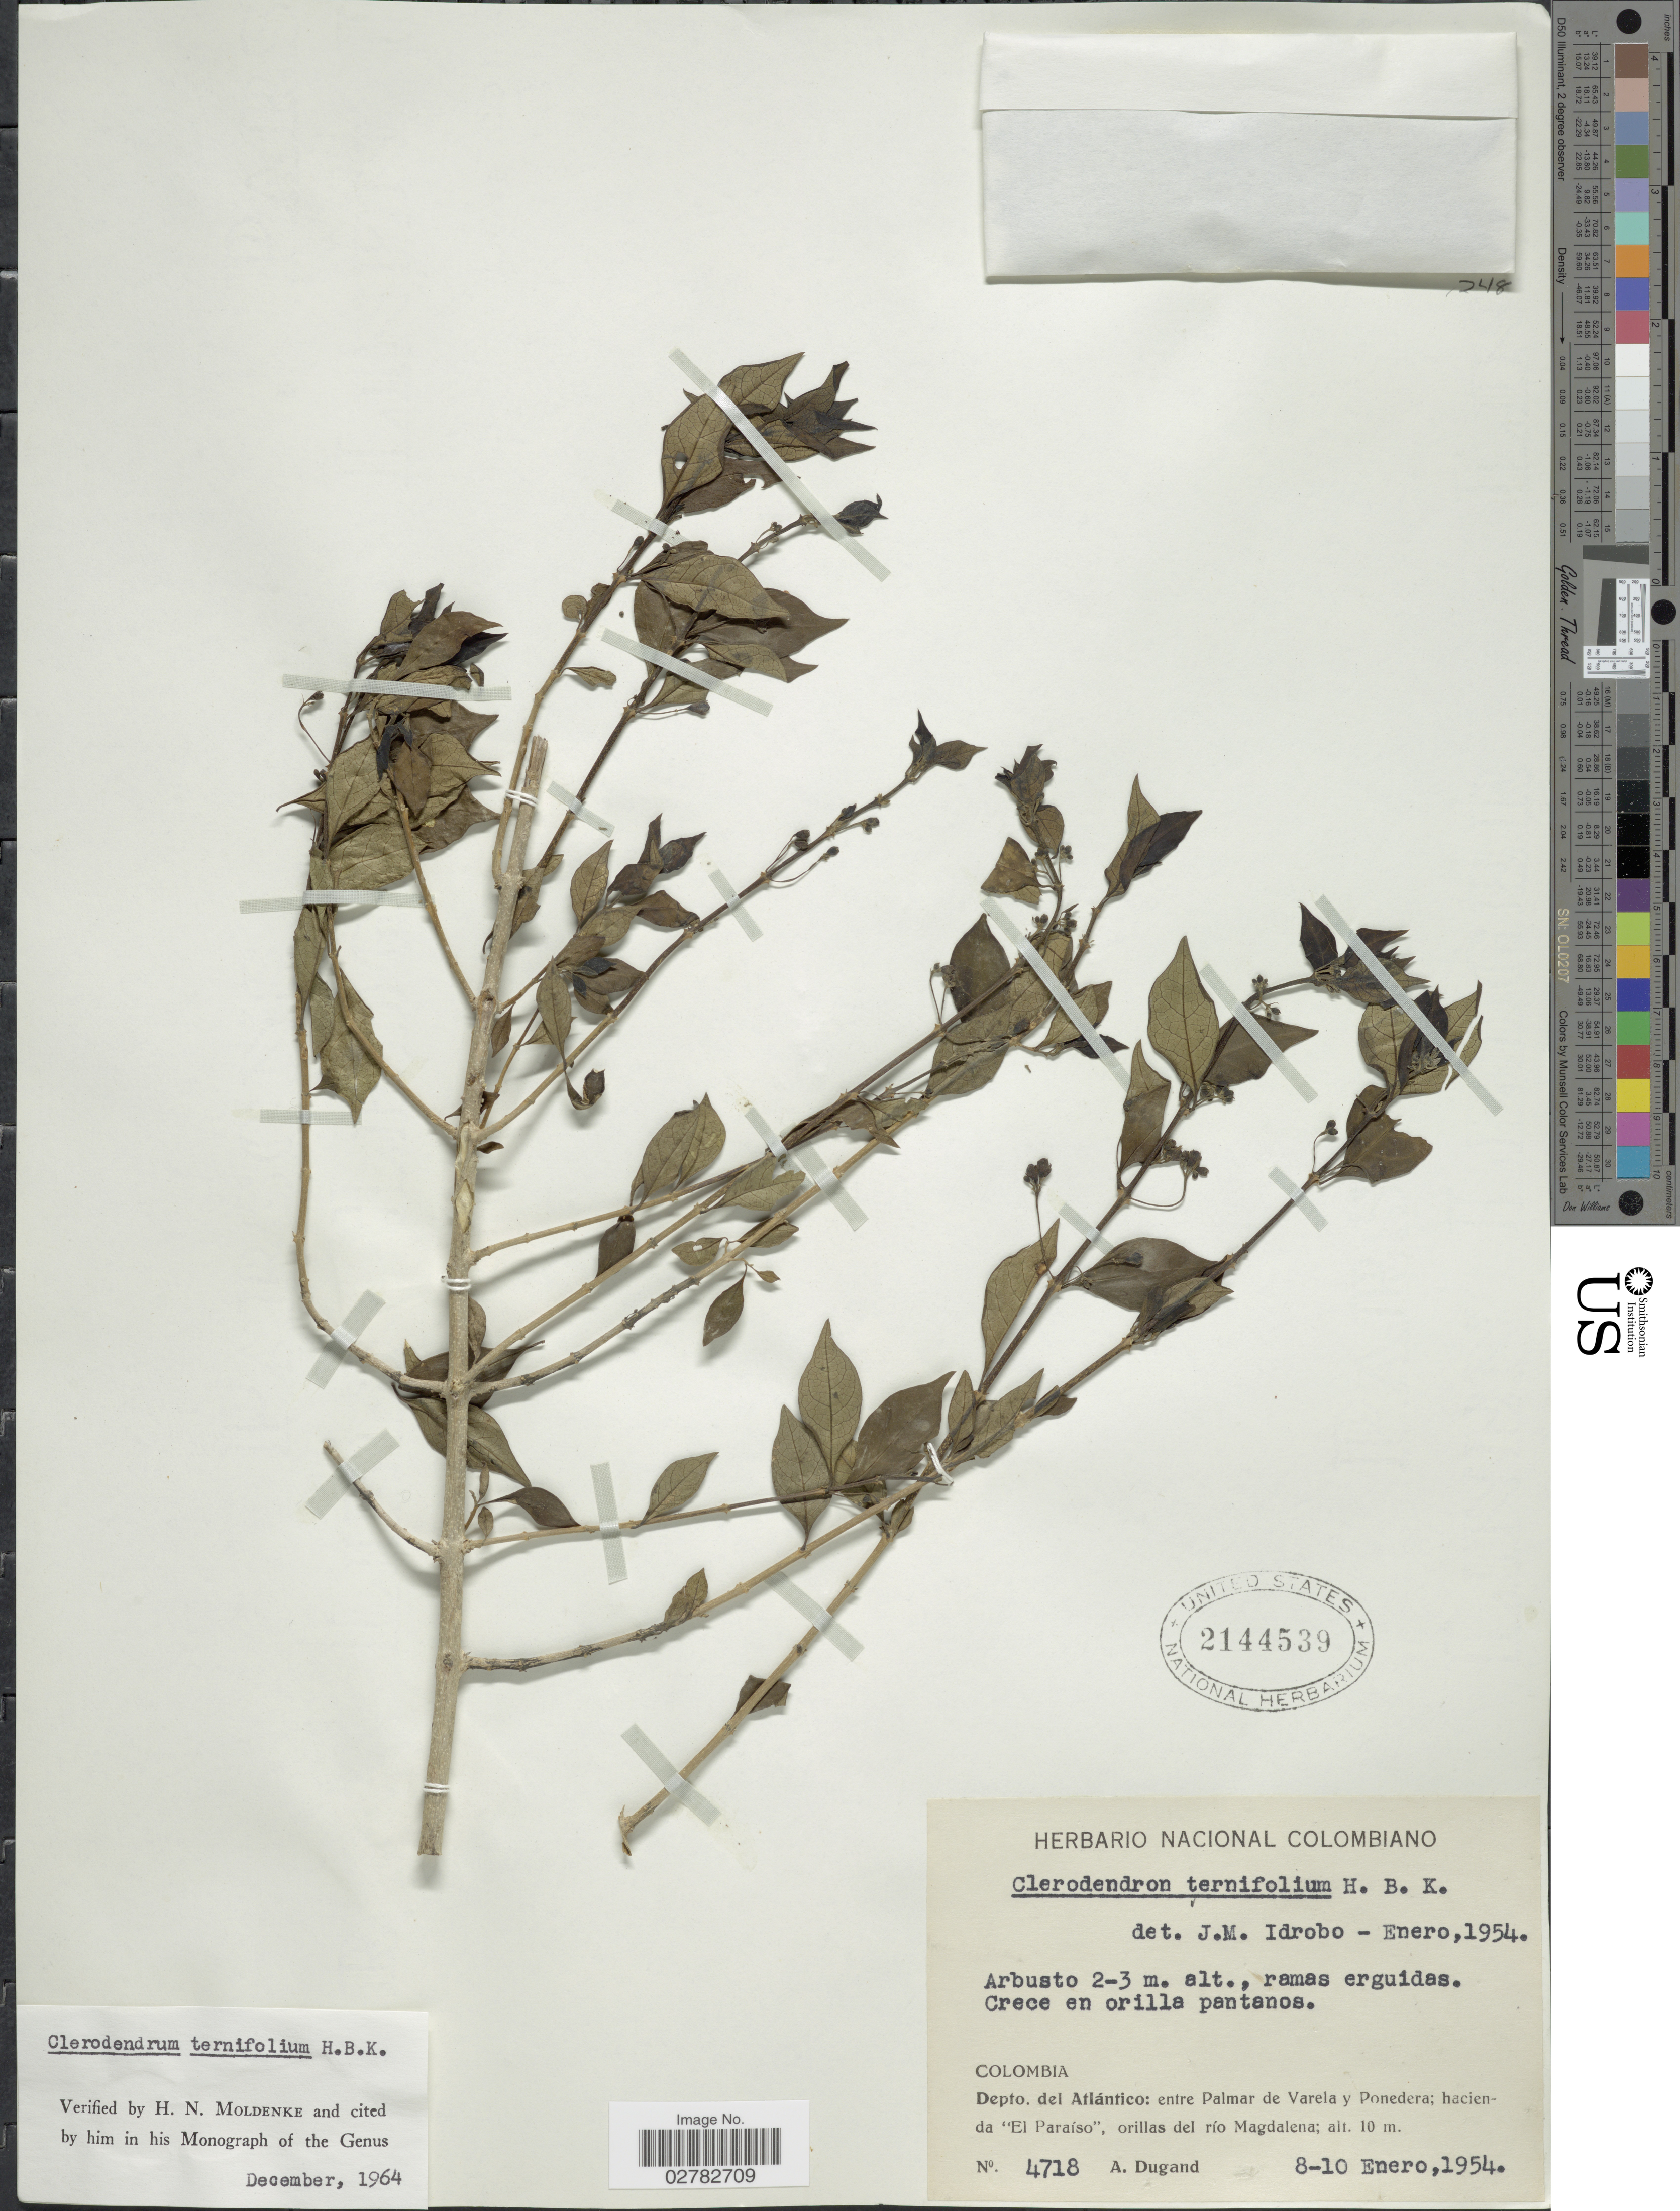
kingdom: Plantae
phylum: Tracheophyta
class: Magnoliopsida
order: Lamiales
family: Lamiaceae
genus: Clerodendrum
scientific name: Clerodendrum ternifolium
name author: Kunth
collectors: A. Dugand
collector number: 4718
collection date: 1954-01-08/1954-01-10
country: Colombia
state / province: Atlántico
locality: Depto. del Altántico: entre Palmar de Varela y Ponedera; hacienda 'El Paraiso', orillas del río Magdalena.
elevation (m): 10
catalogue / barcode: US 2144539